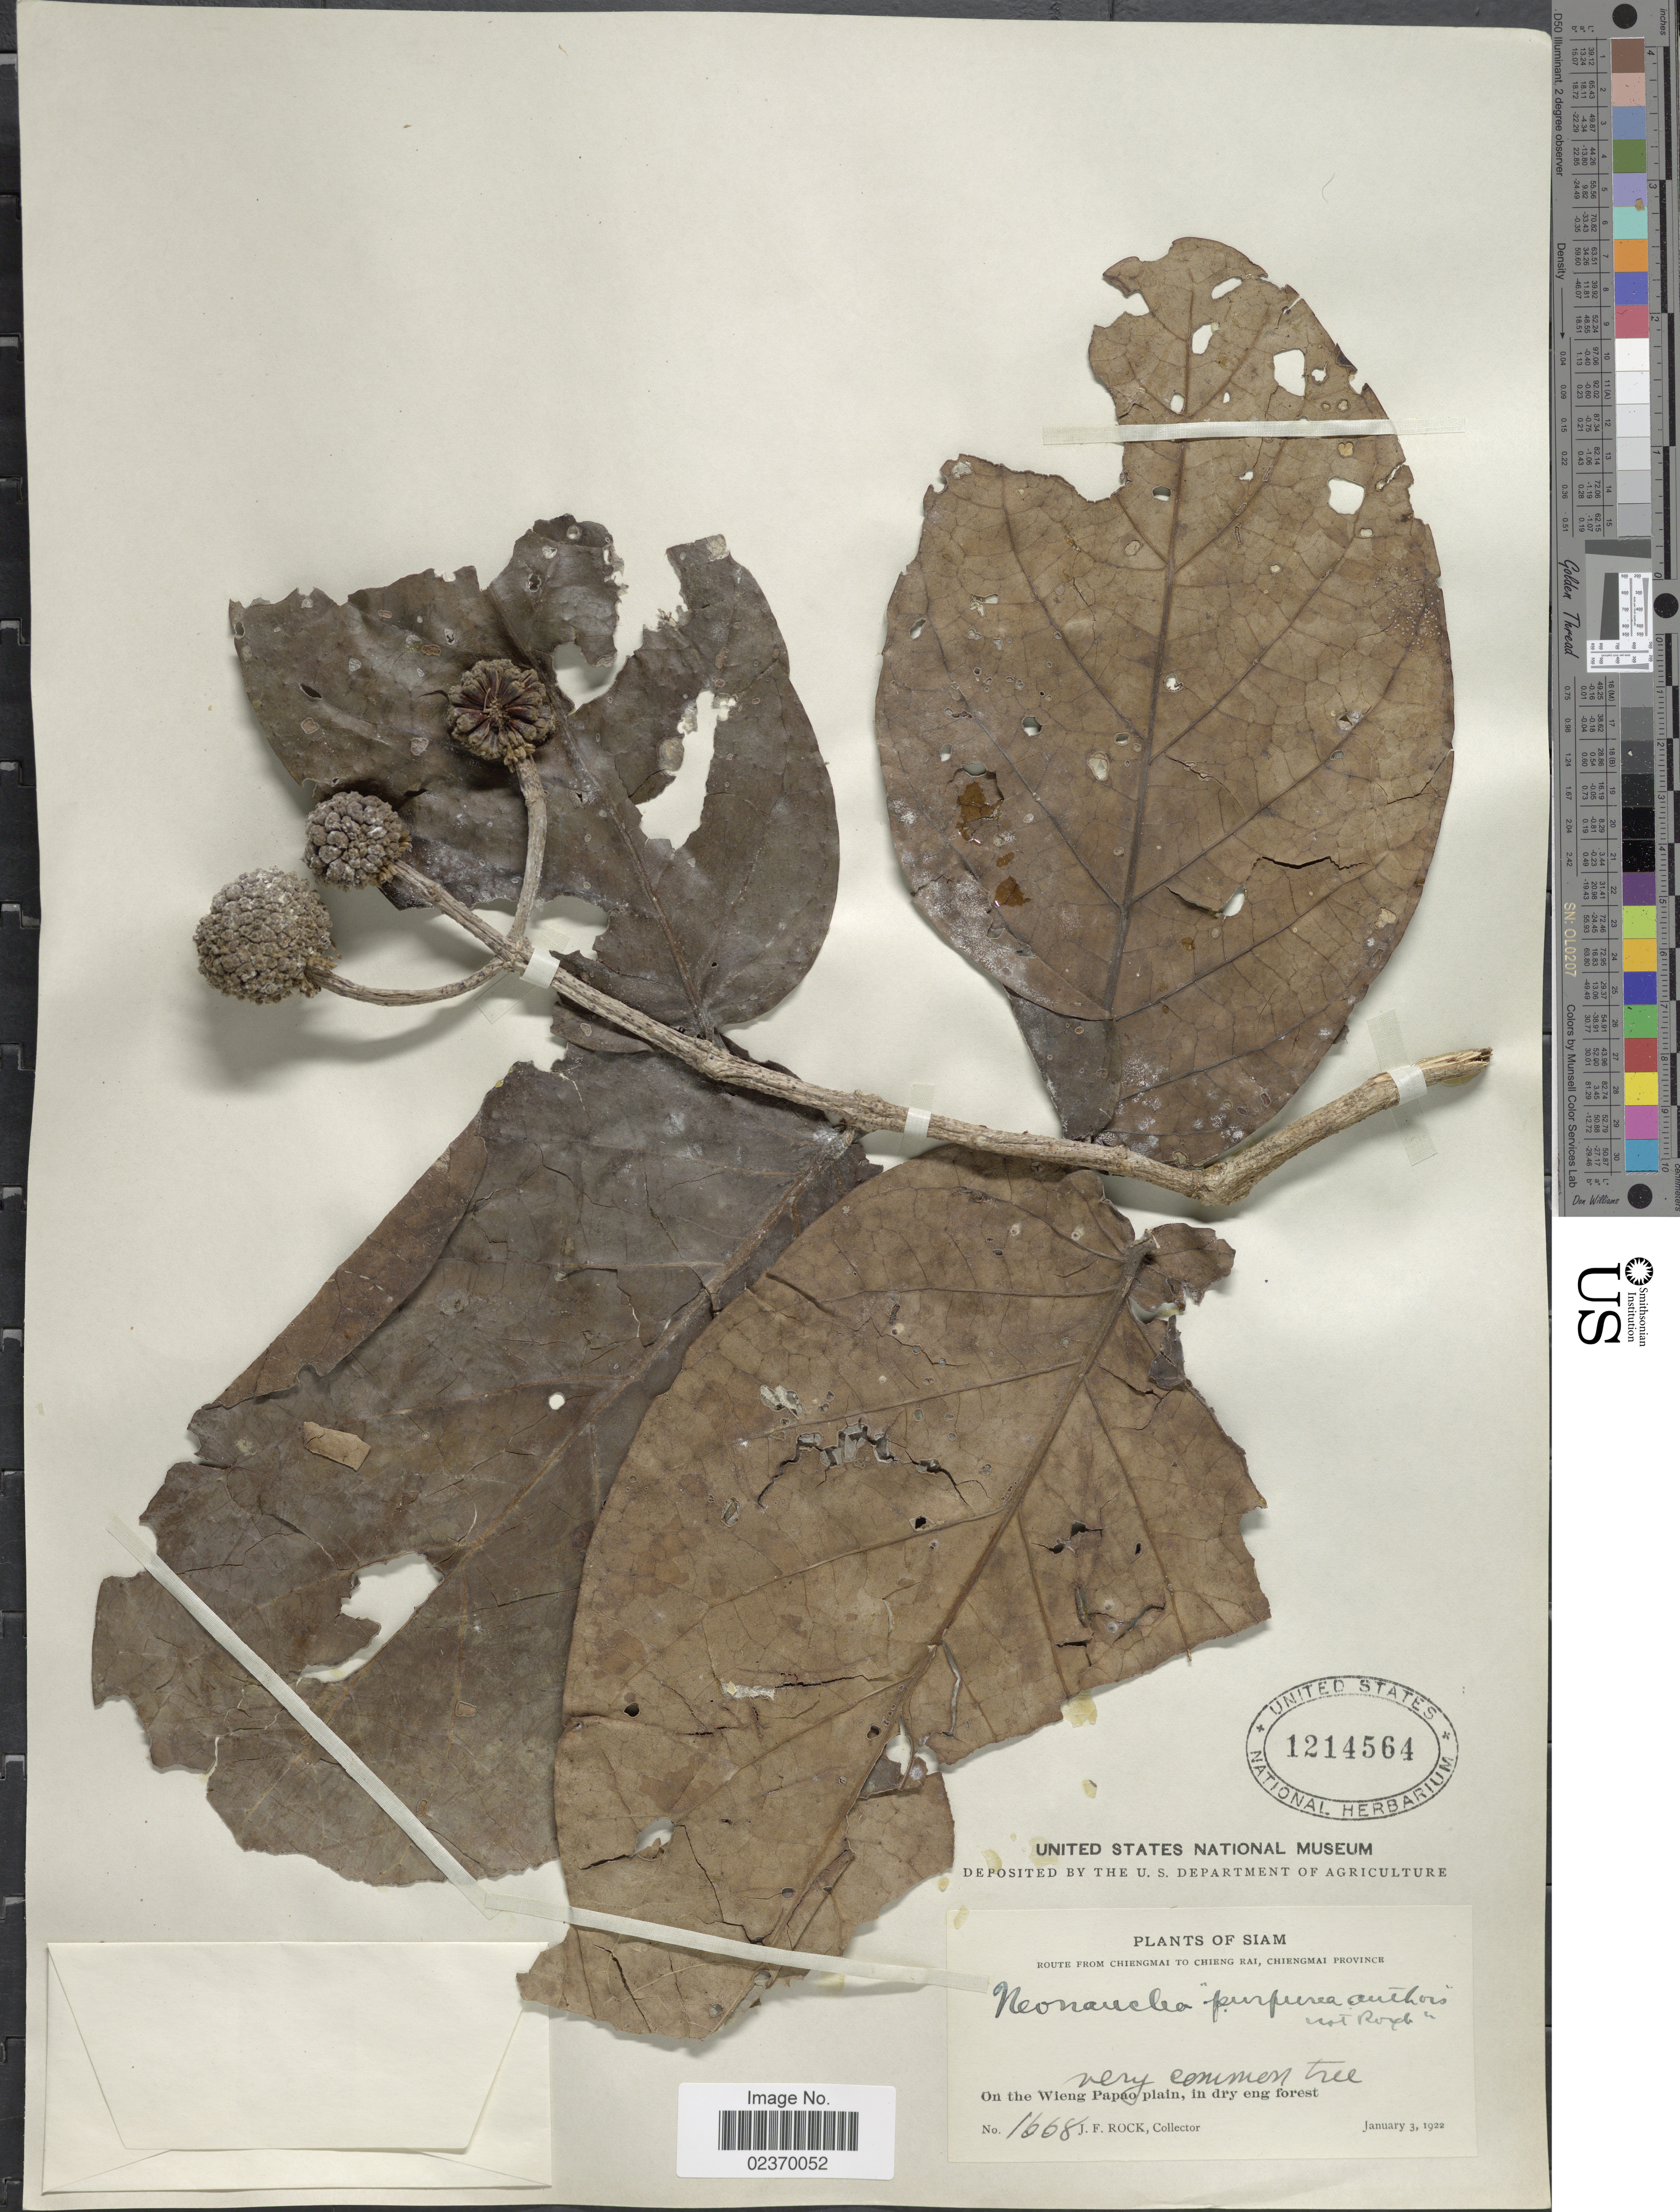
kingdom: Plantae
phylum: Tracheophyta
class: Magnoliopsida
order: Gentianales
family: Rubiaceae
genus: Neonauclea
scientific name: Neonauclea purpurea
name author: (Roxb.) Merr.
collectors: J. Rock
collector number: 1668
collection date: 1922-01-03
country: Thailand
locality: Siam, Route from Chiengmai to Chieng Rai, Chiengmai Province, very common tree, On the Wieng Papao plain, in dry eng forest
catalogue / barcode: US 1214564